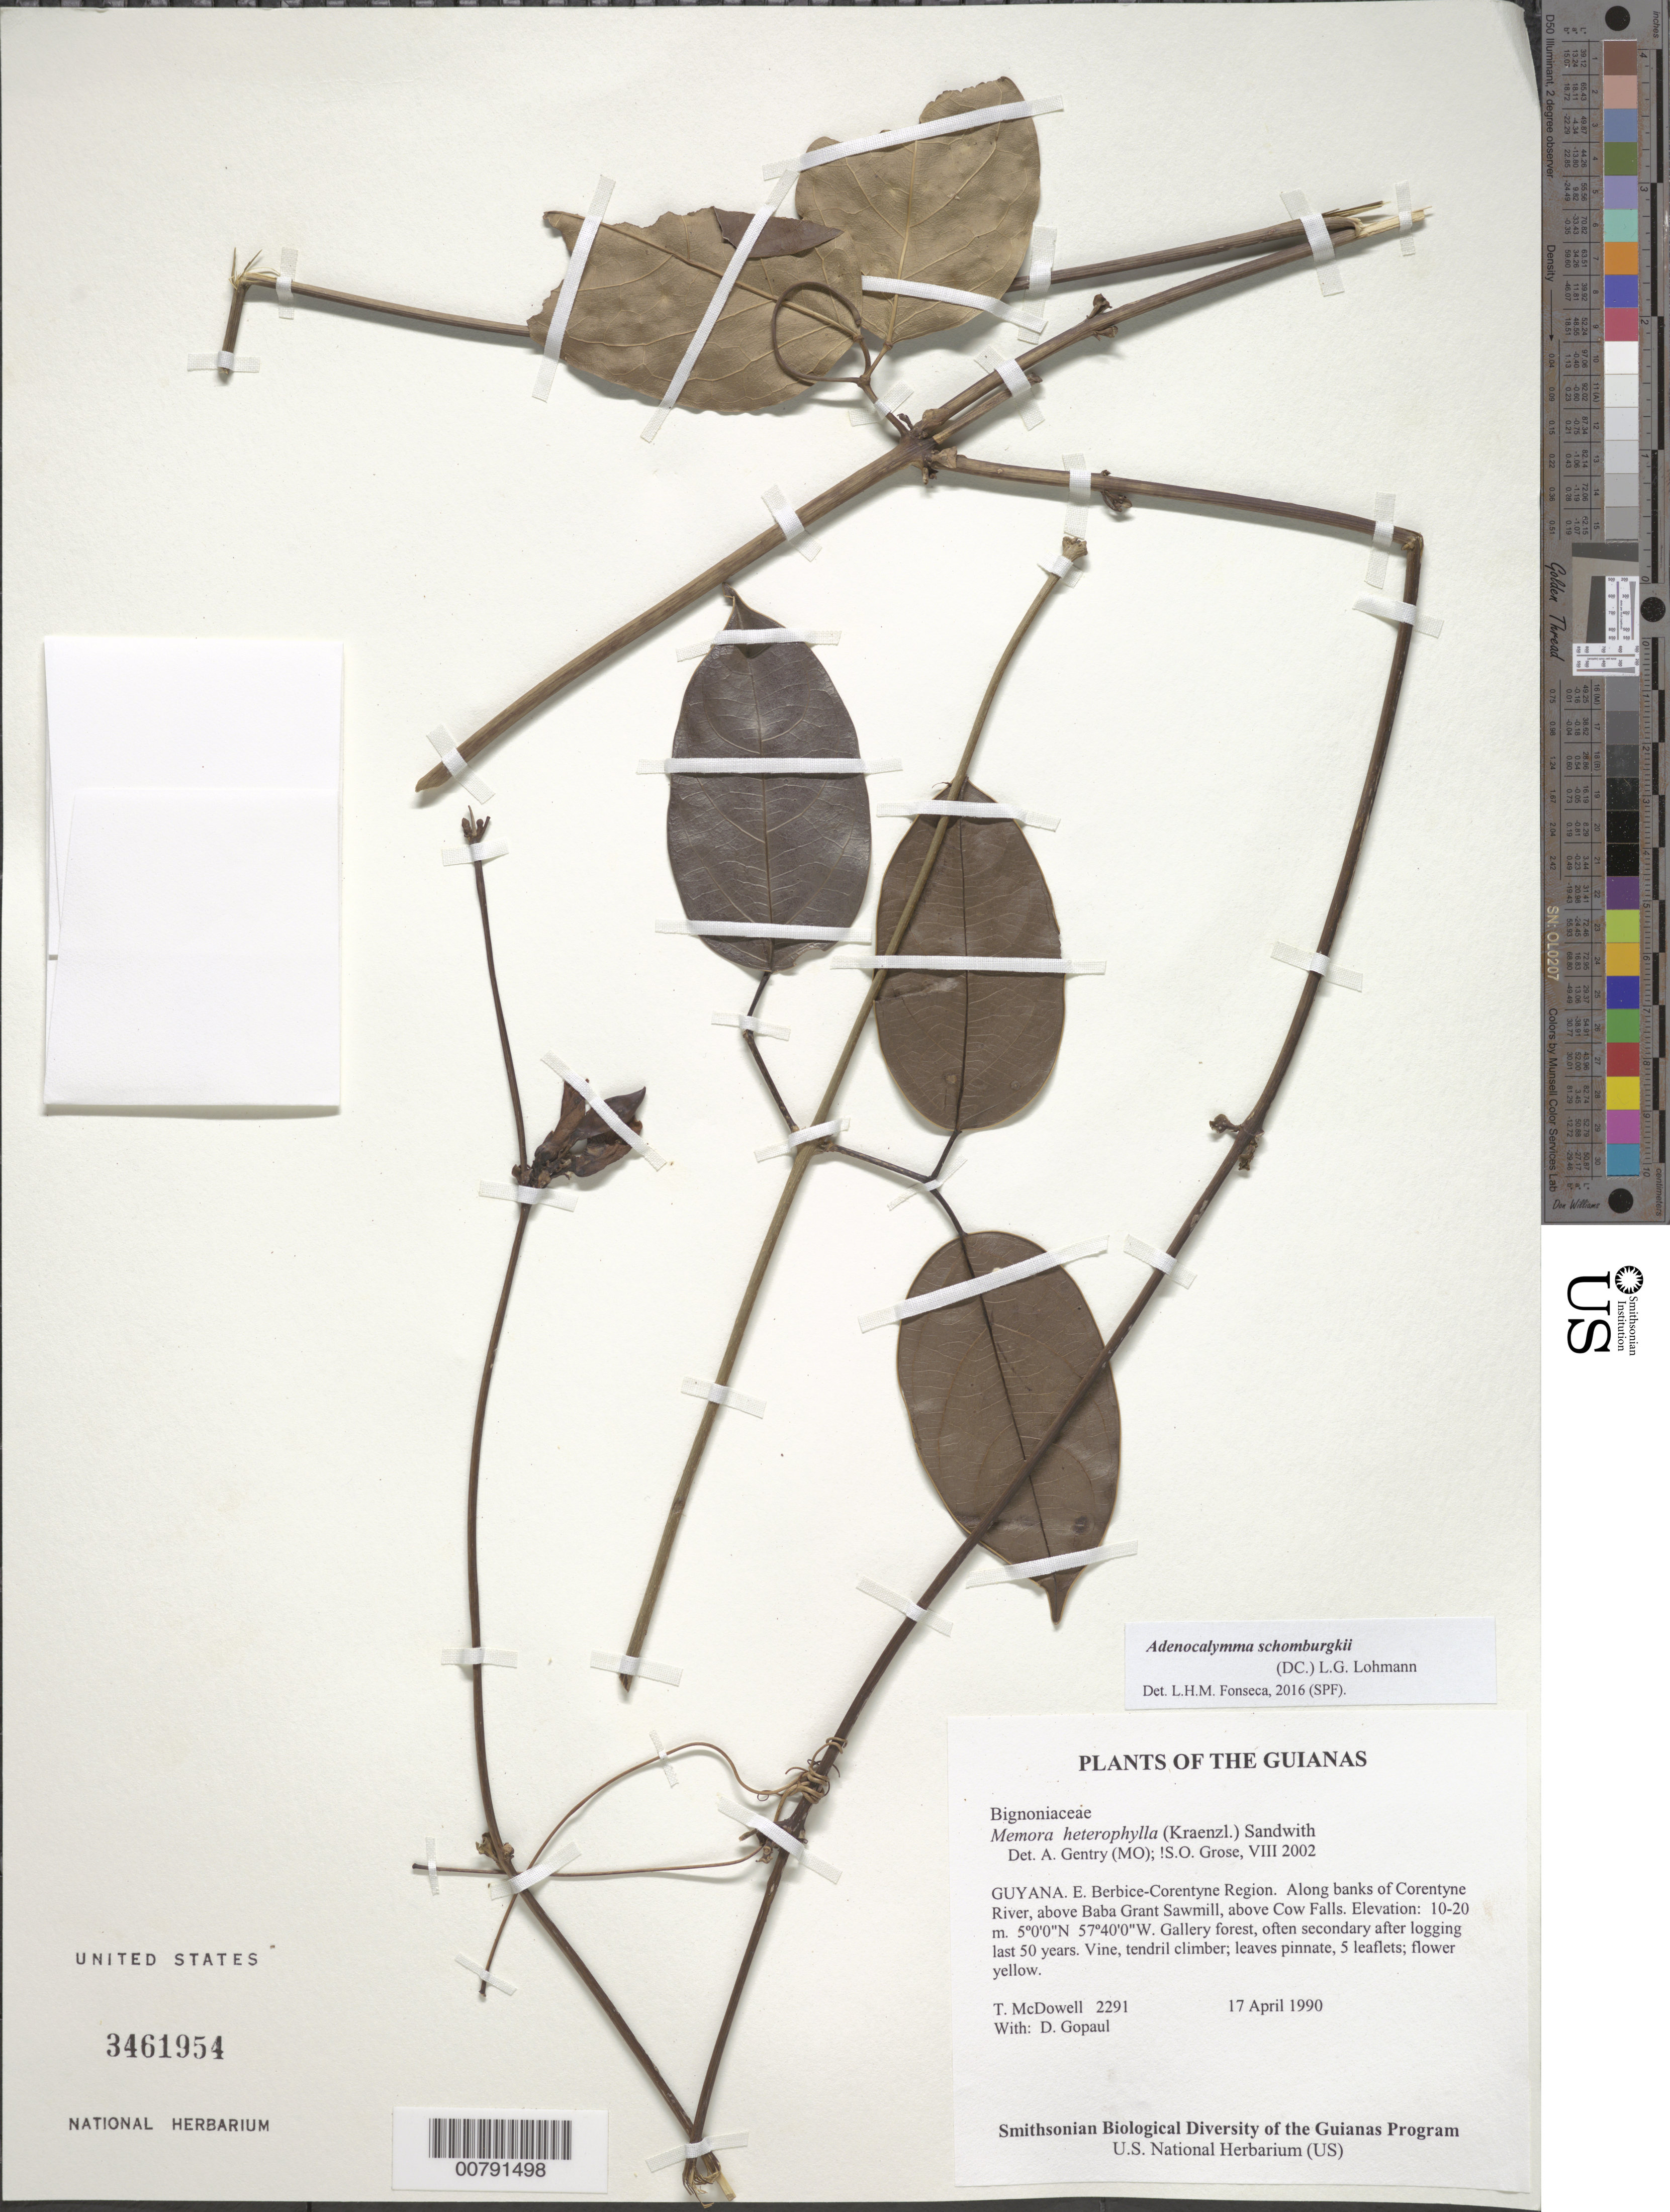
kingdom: Plantae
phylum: Tracheophyta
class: Magnoliopsida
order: Lamiales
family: Bignoniaceae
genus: Adenocalymma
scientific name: Adenocalymma schomburgkii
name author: (DC.) L.G. Lohmann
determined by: Fonseca, L. H. M.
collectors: T. McDowell & D. Gopaul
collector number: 2291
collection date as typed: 17 April 1990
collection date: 1990-04-17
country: Guyana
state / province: E. Berbice-Corentyne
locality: Along banks of Corentyne River, above Baba Grant Sawmill, above Cow Falls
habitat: Gallery forest, often secondary after logging last 50 years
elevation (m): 10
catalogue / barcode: US 3461954